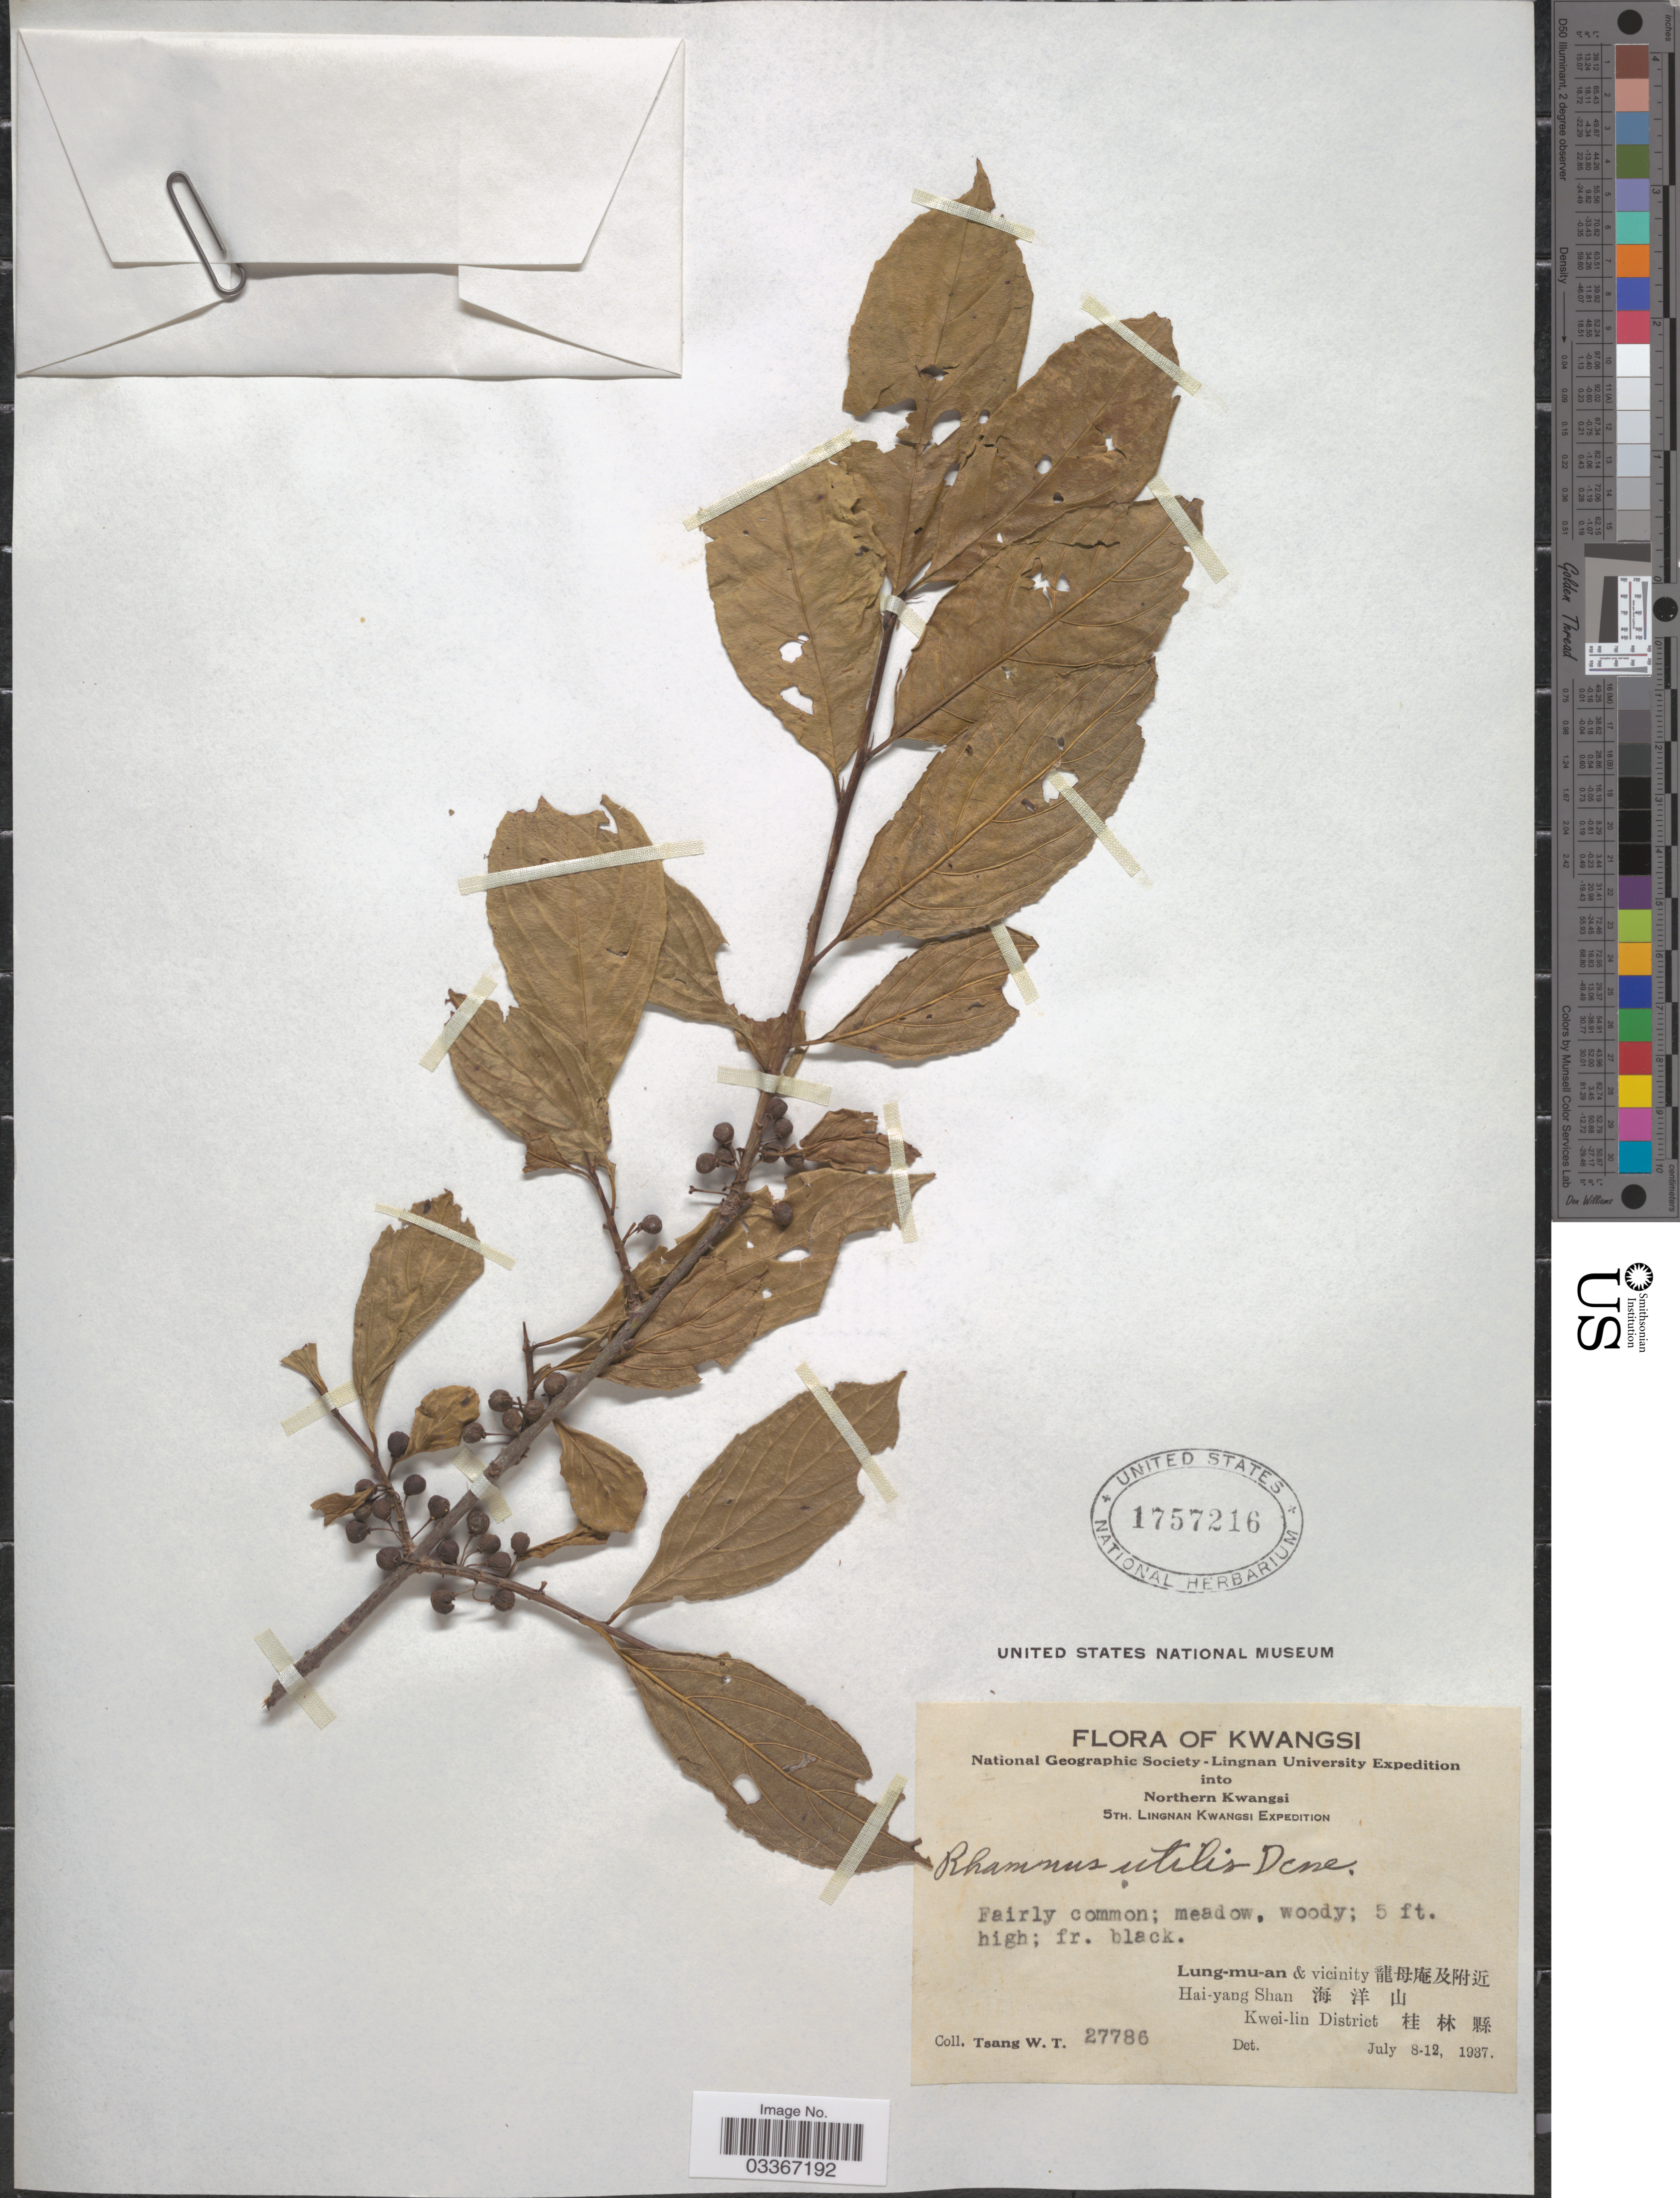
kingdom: Plantae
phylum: Tracheophyta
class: Magnoliopsida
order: Rosales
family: Rhamnaceae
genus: Rhamnus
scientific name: Rhamnus utilis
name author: Decne.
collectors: W. T. Tsang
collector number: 27786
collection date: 1937-07-08/1937-07-12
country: China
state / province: Guangxi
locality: Kwangsi. Northern Kwangsi.Lung-mu-an & vicinity X. Hai-yang Shan X. Kwei-lin District X.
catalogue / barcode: US 1757216